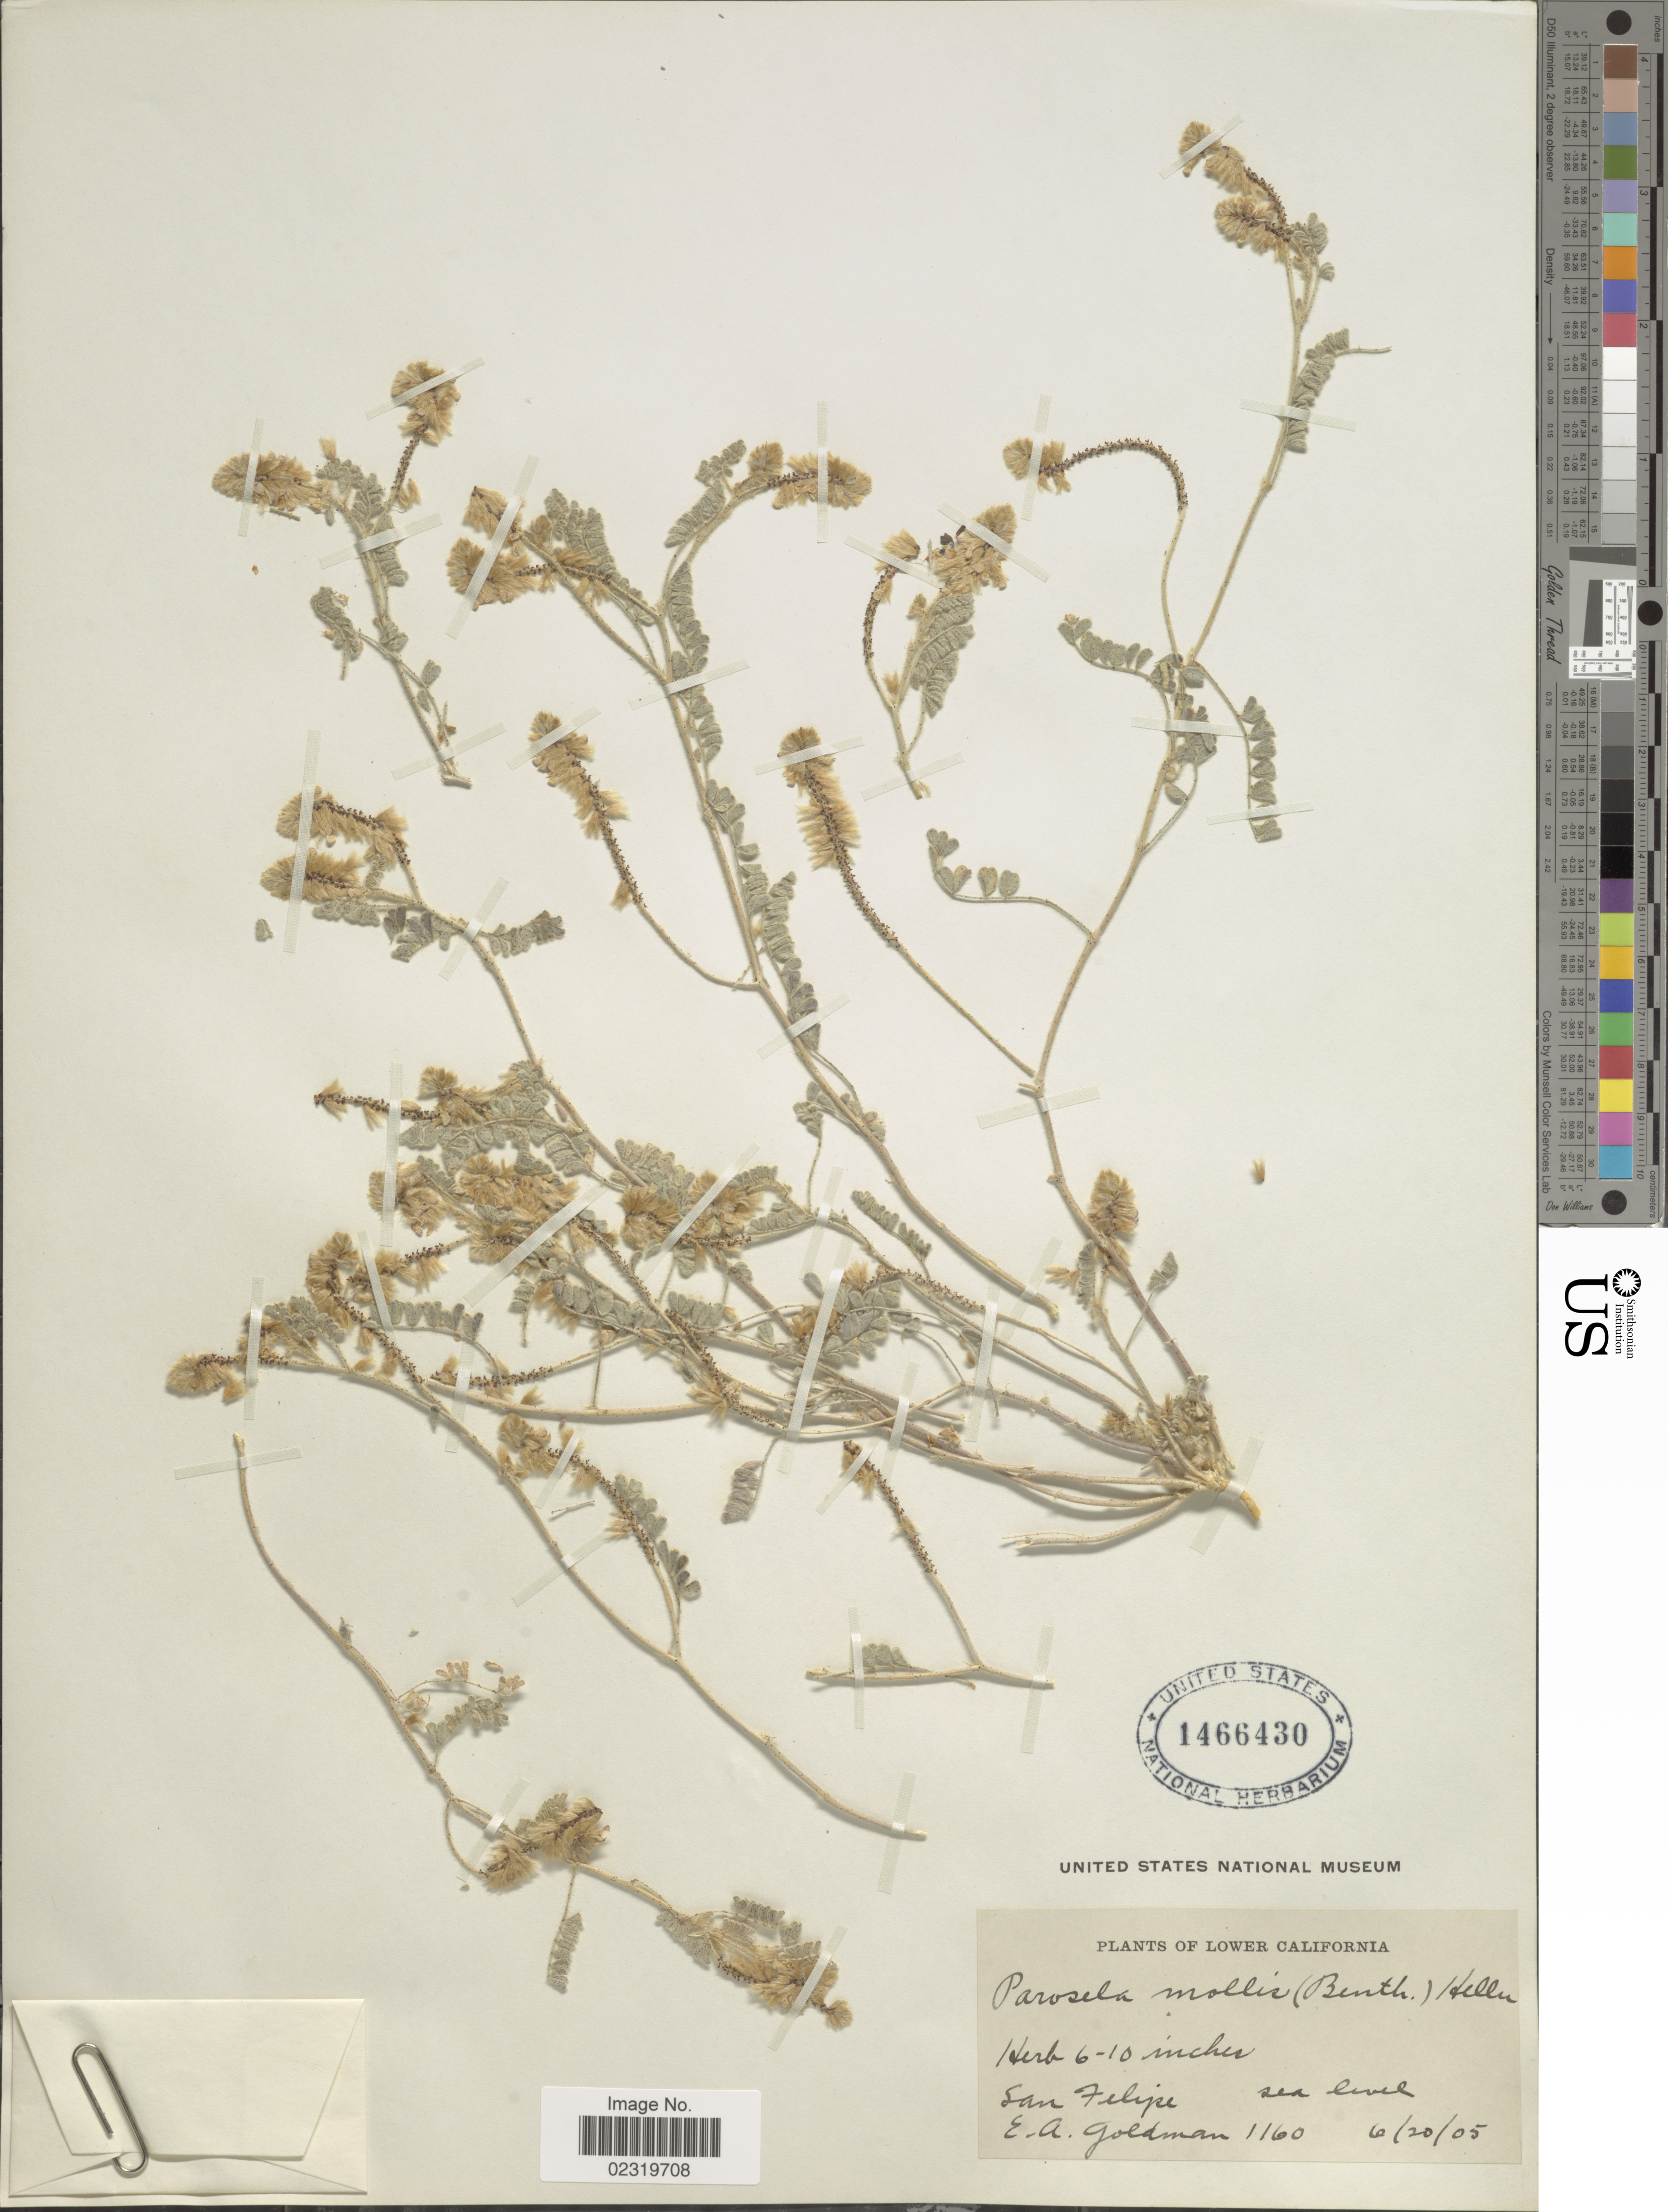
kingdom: Plantae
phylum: Tracheophyta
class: Magnoliopsida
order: Fabales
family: Fabaceae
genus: Dalea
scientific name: Dalea mollis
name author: Benth.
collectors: E. A. Goldman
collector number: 1160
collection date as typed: Transcribed d/m/y: 20/6/5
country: Mexico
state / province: Baja California Norte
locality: Lower California, San Felipe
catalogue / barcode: US 1466430